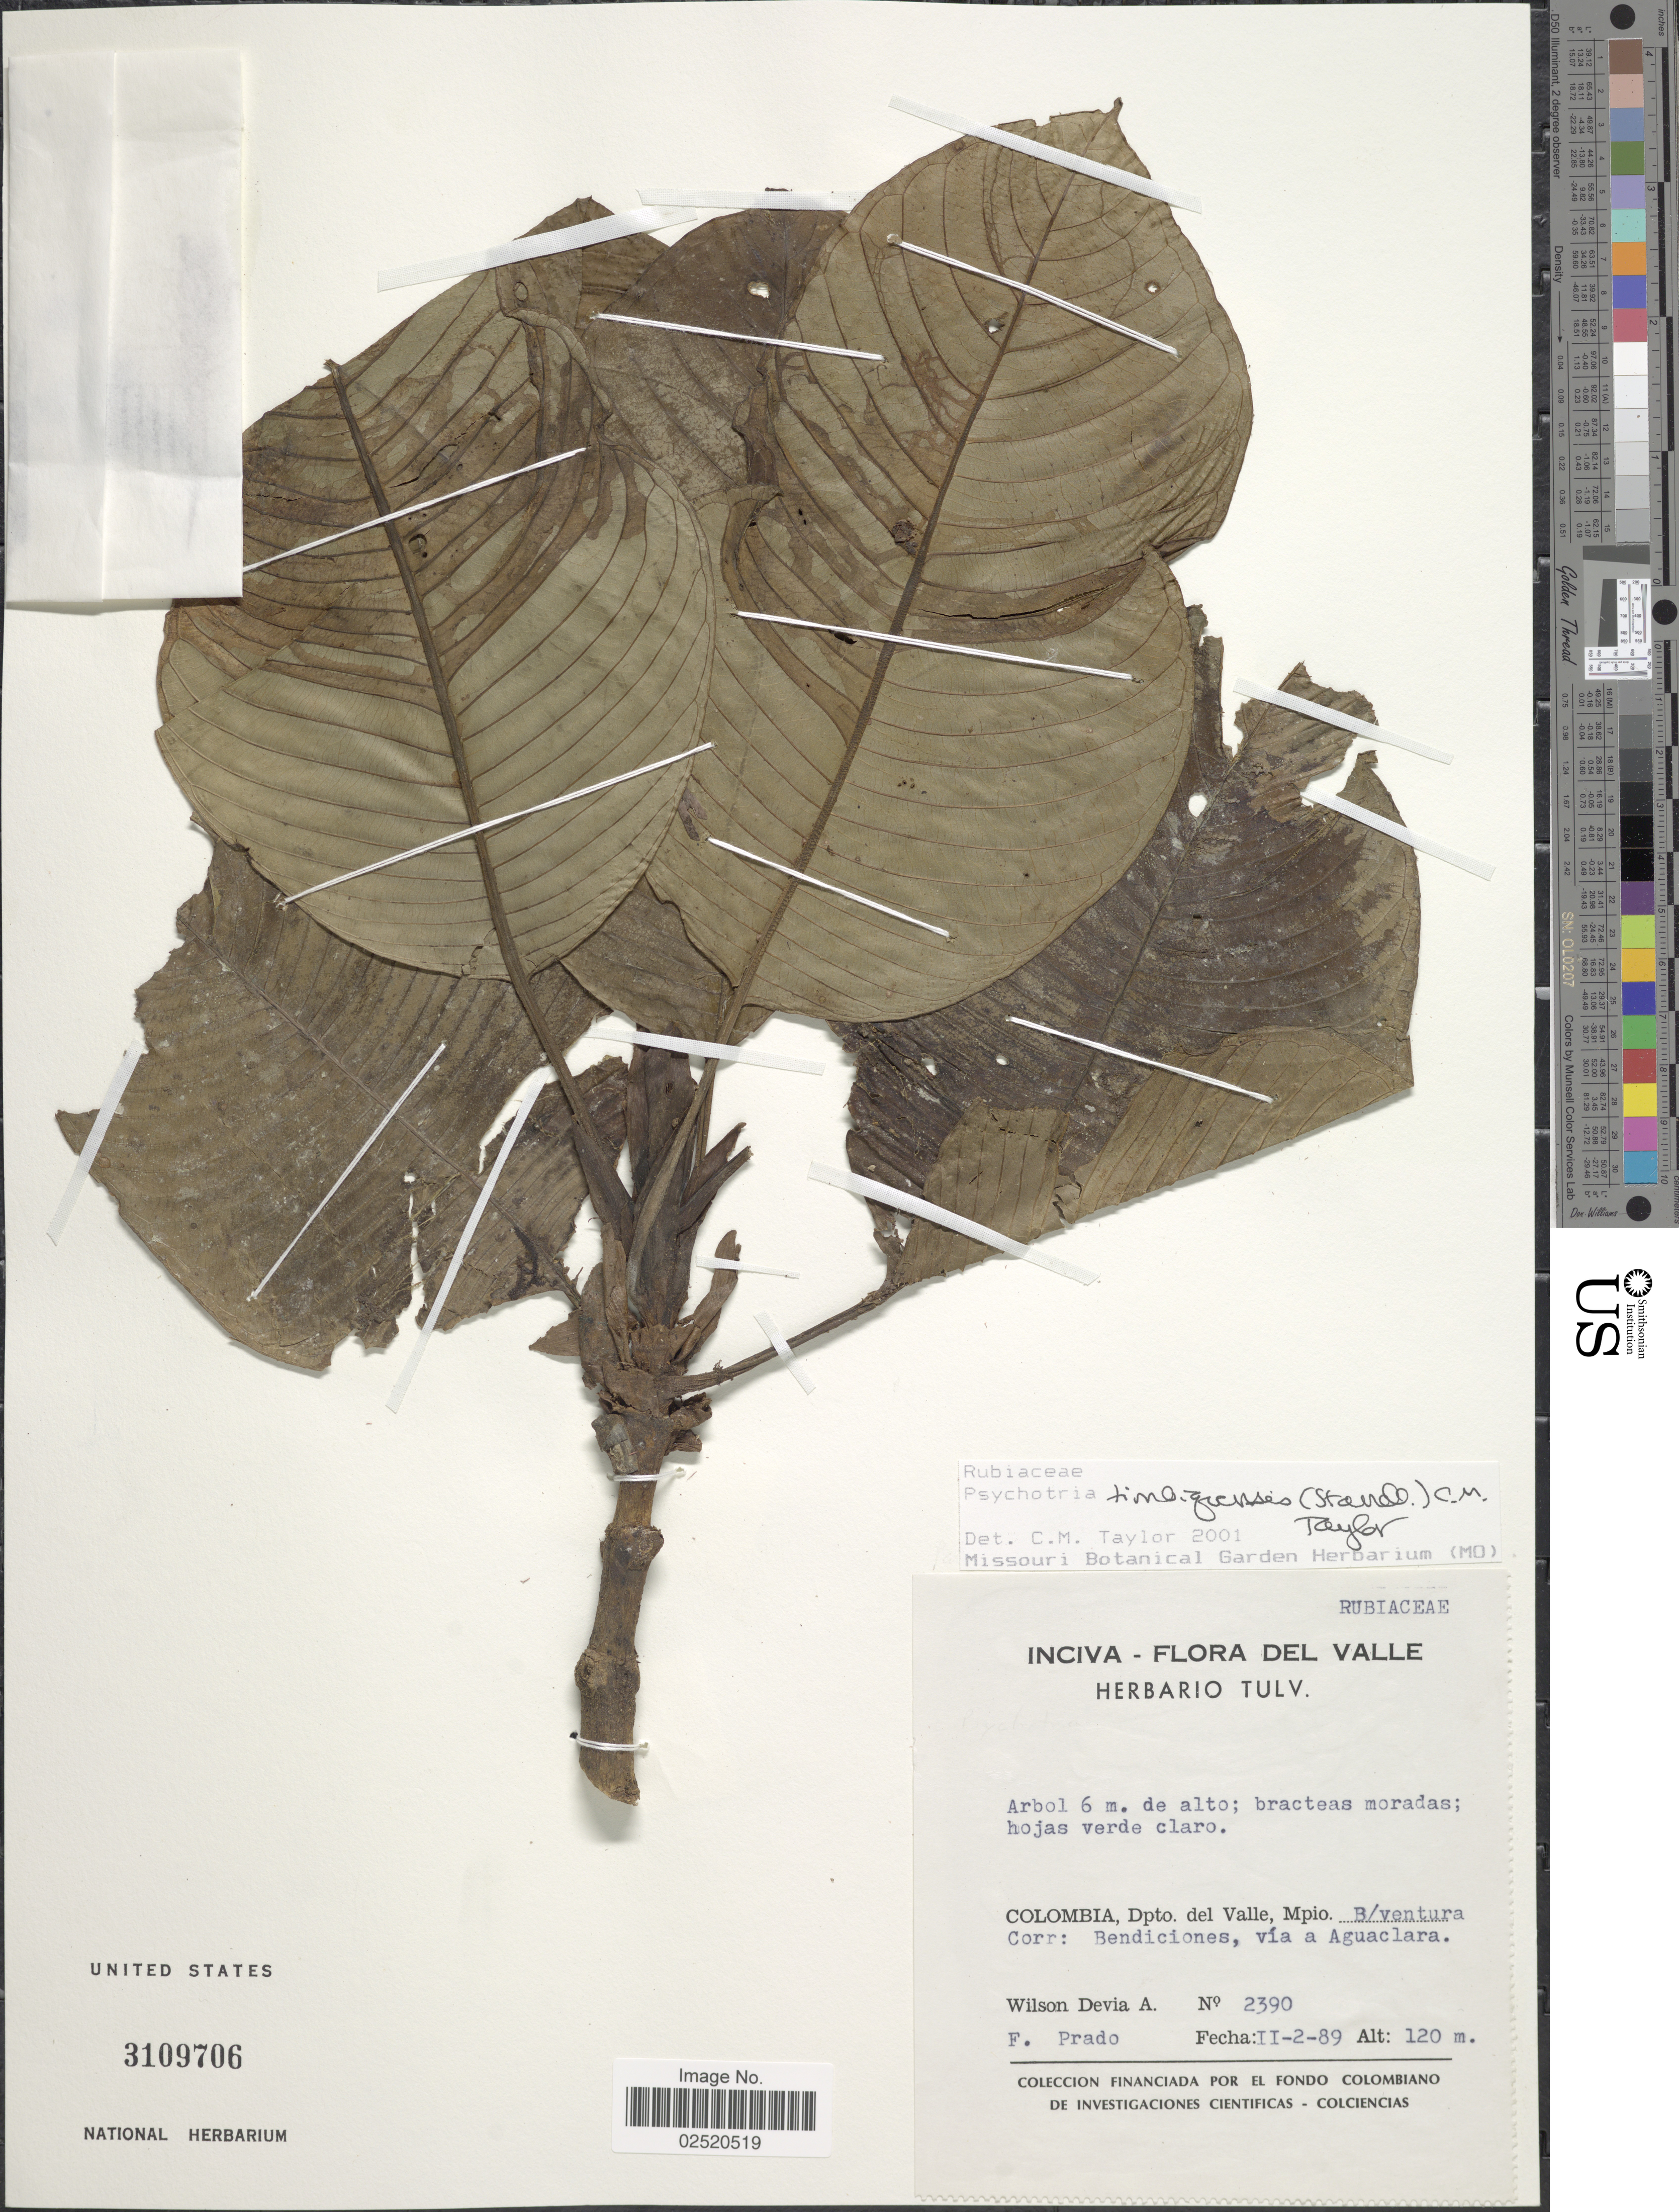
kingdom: Plantae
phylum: Tracheophyta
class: Magnoliopsida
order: Gentianales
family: Rubiaceae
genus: Psychotria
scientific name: Psychotria timbiquensis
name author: (Standl.) C.M. Taylor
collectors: W. Devia A. & F. Prado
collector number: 2390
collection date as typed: Transcribed d/m/y: 2/2/89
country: Colombia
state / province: Valle del Cauca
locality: Dpto. del Valle, Mpio. B/Ventura Corr: Bendiciones, vía a Aguaclara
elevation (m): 120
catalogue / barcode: US 3109706